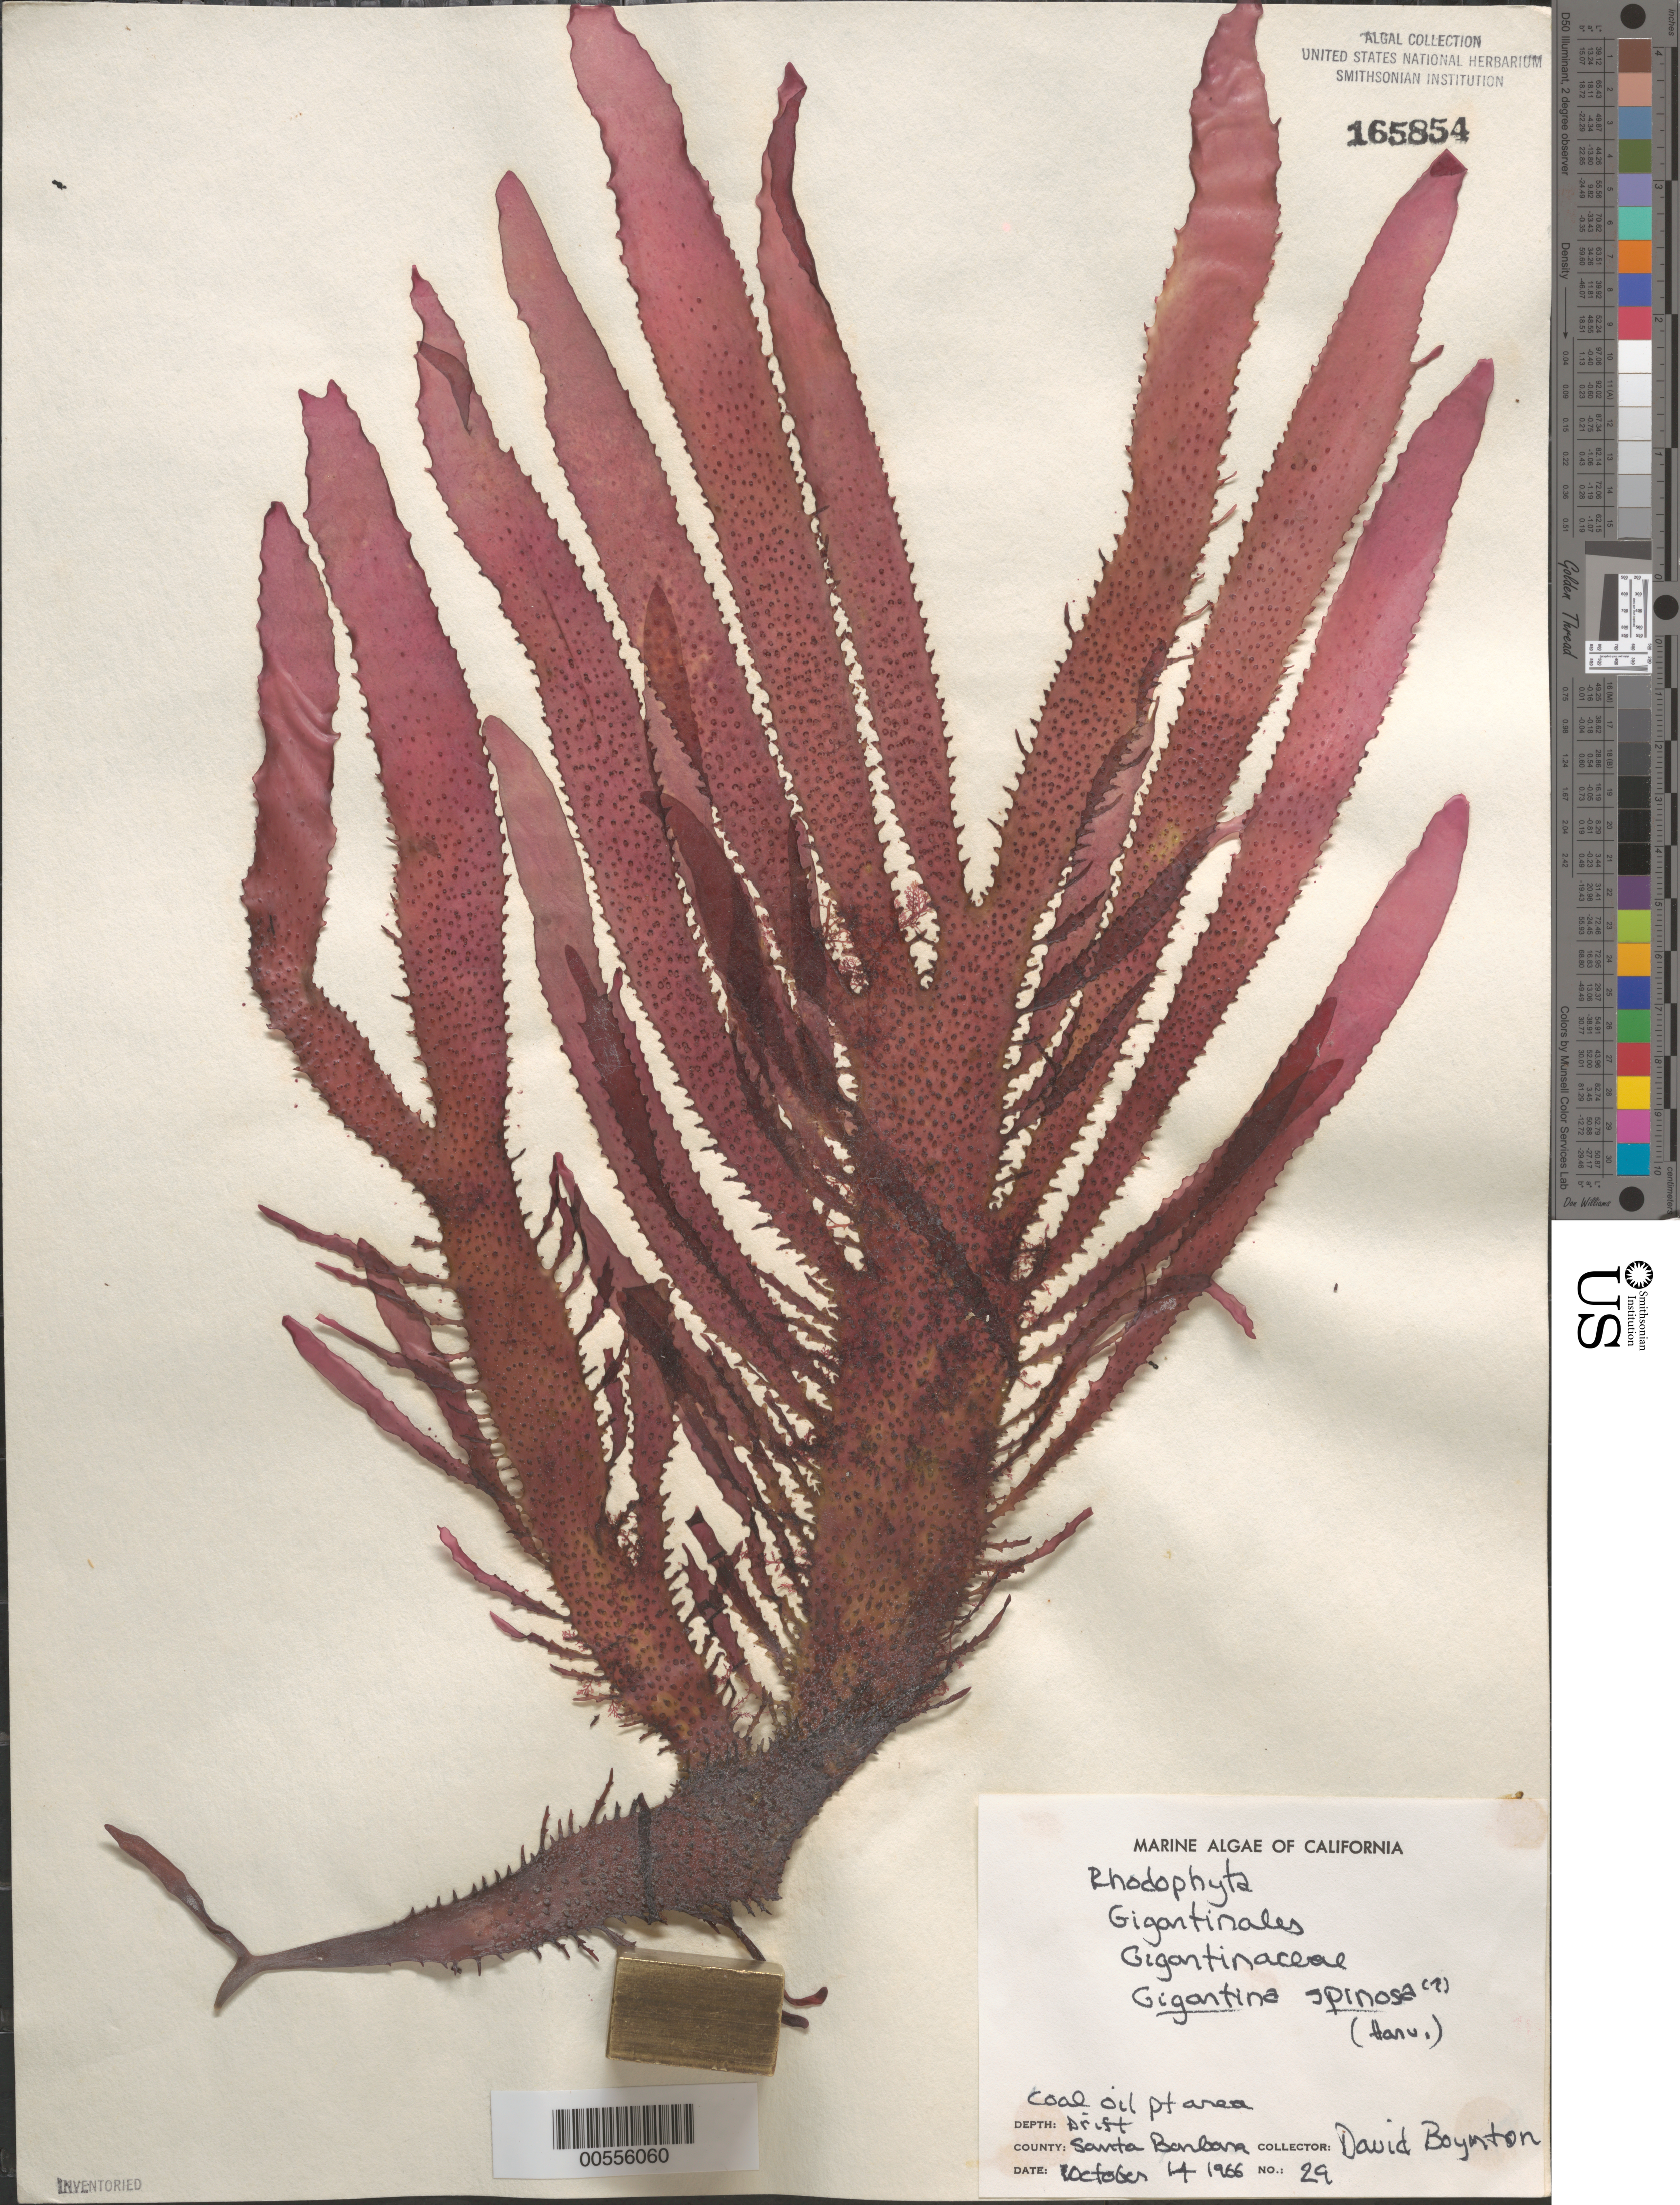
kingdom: Plantae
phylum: Rhodophyta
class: Florideophyceae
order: Gigartinales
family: Gigartinaceae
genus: Chondracanthus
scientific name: Chondracanthus spinosus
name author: (Kütz.) Guiry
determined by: Algae name updating Project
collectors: D. Boynton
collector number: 29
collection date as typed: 14 Oct 1966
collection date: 1966-10-14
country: United States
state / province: California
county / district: Santa Barbara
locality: Coal Oil Point area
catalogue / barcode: US 165854